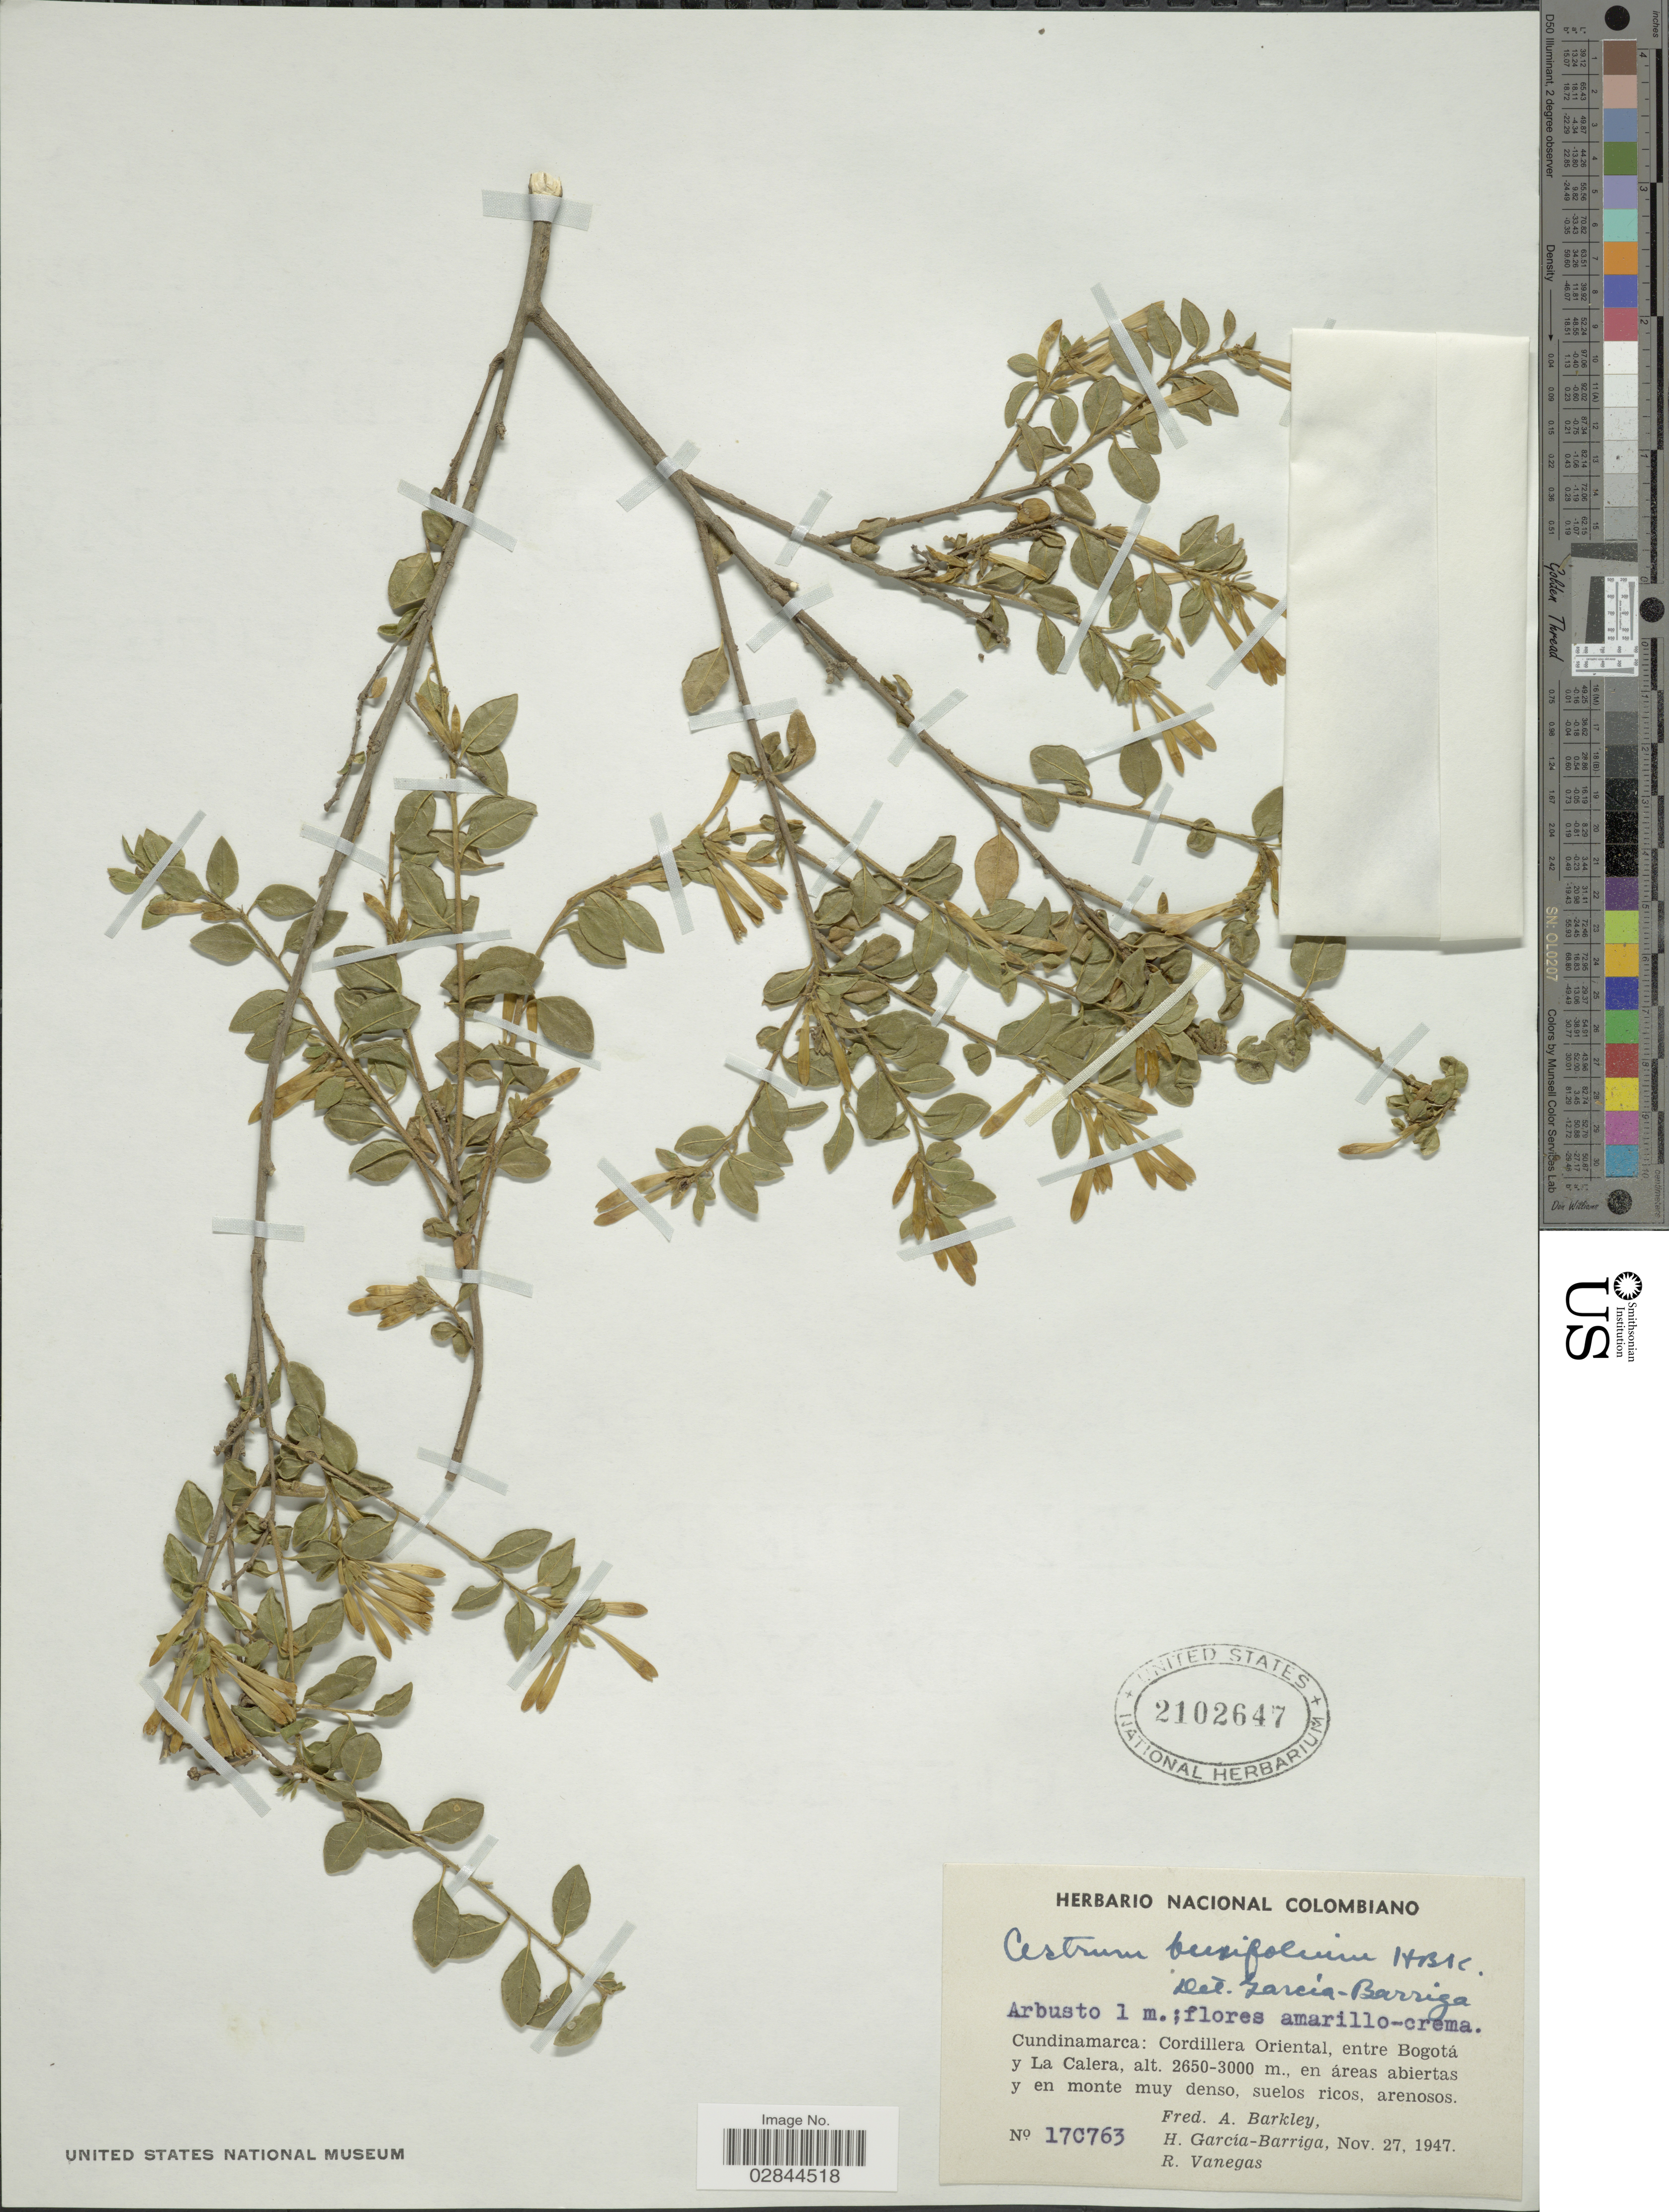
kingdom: Plantae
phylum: Tracheophyta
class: Magnoliopsida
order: Solanales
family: Solanaceae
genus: Cestrum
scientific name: Cestrum buxifolium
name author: Kunth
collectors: F. A. Barkley, H. García Barriga & R. Vanegas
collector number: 17C763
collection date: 1947-11-27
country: Colombia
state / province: Cundinamarca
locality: Cordillera Oriental, entre Bogotá y La Calera.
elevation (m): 2650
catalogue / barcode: US 2102647